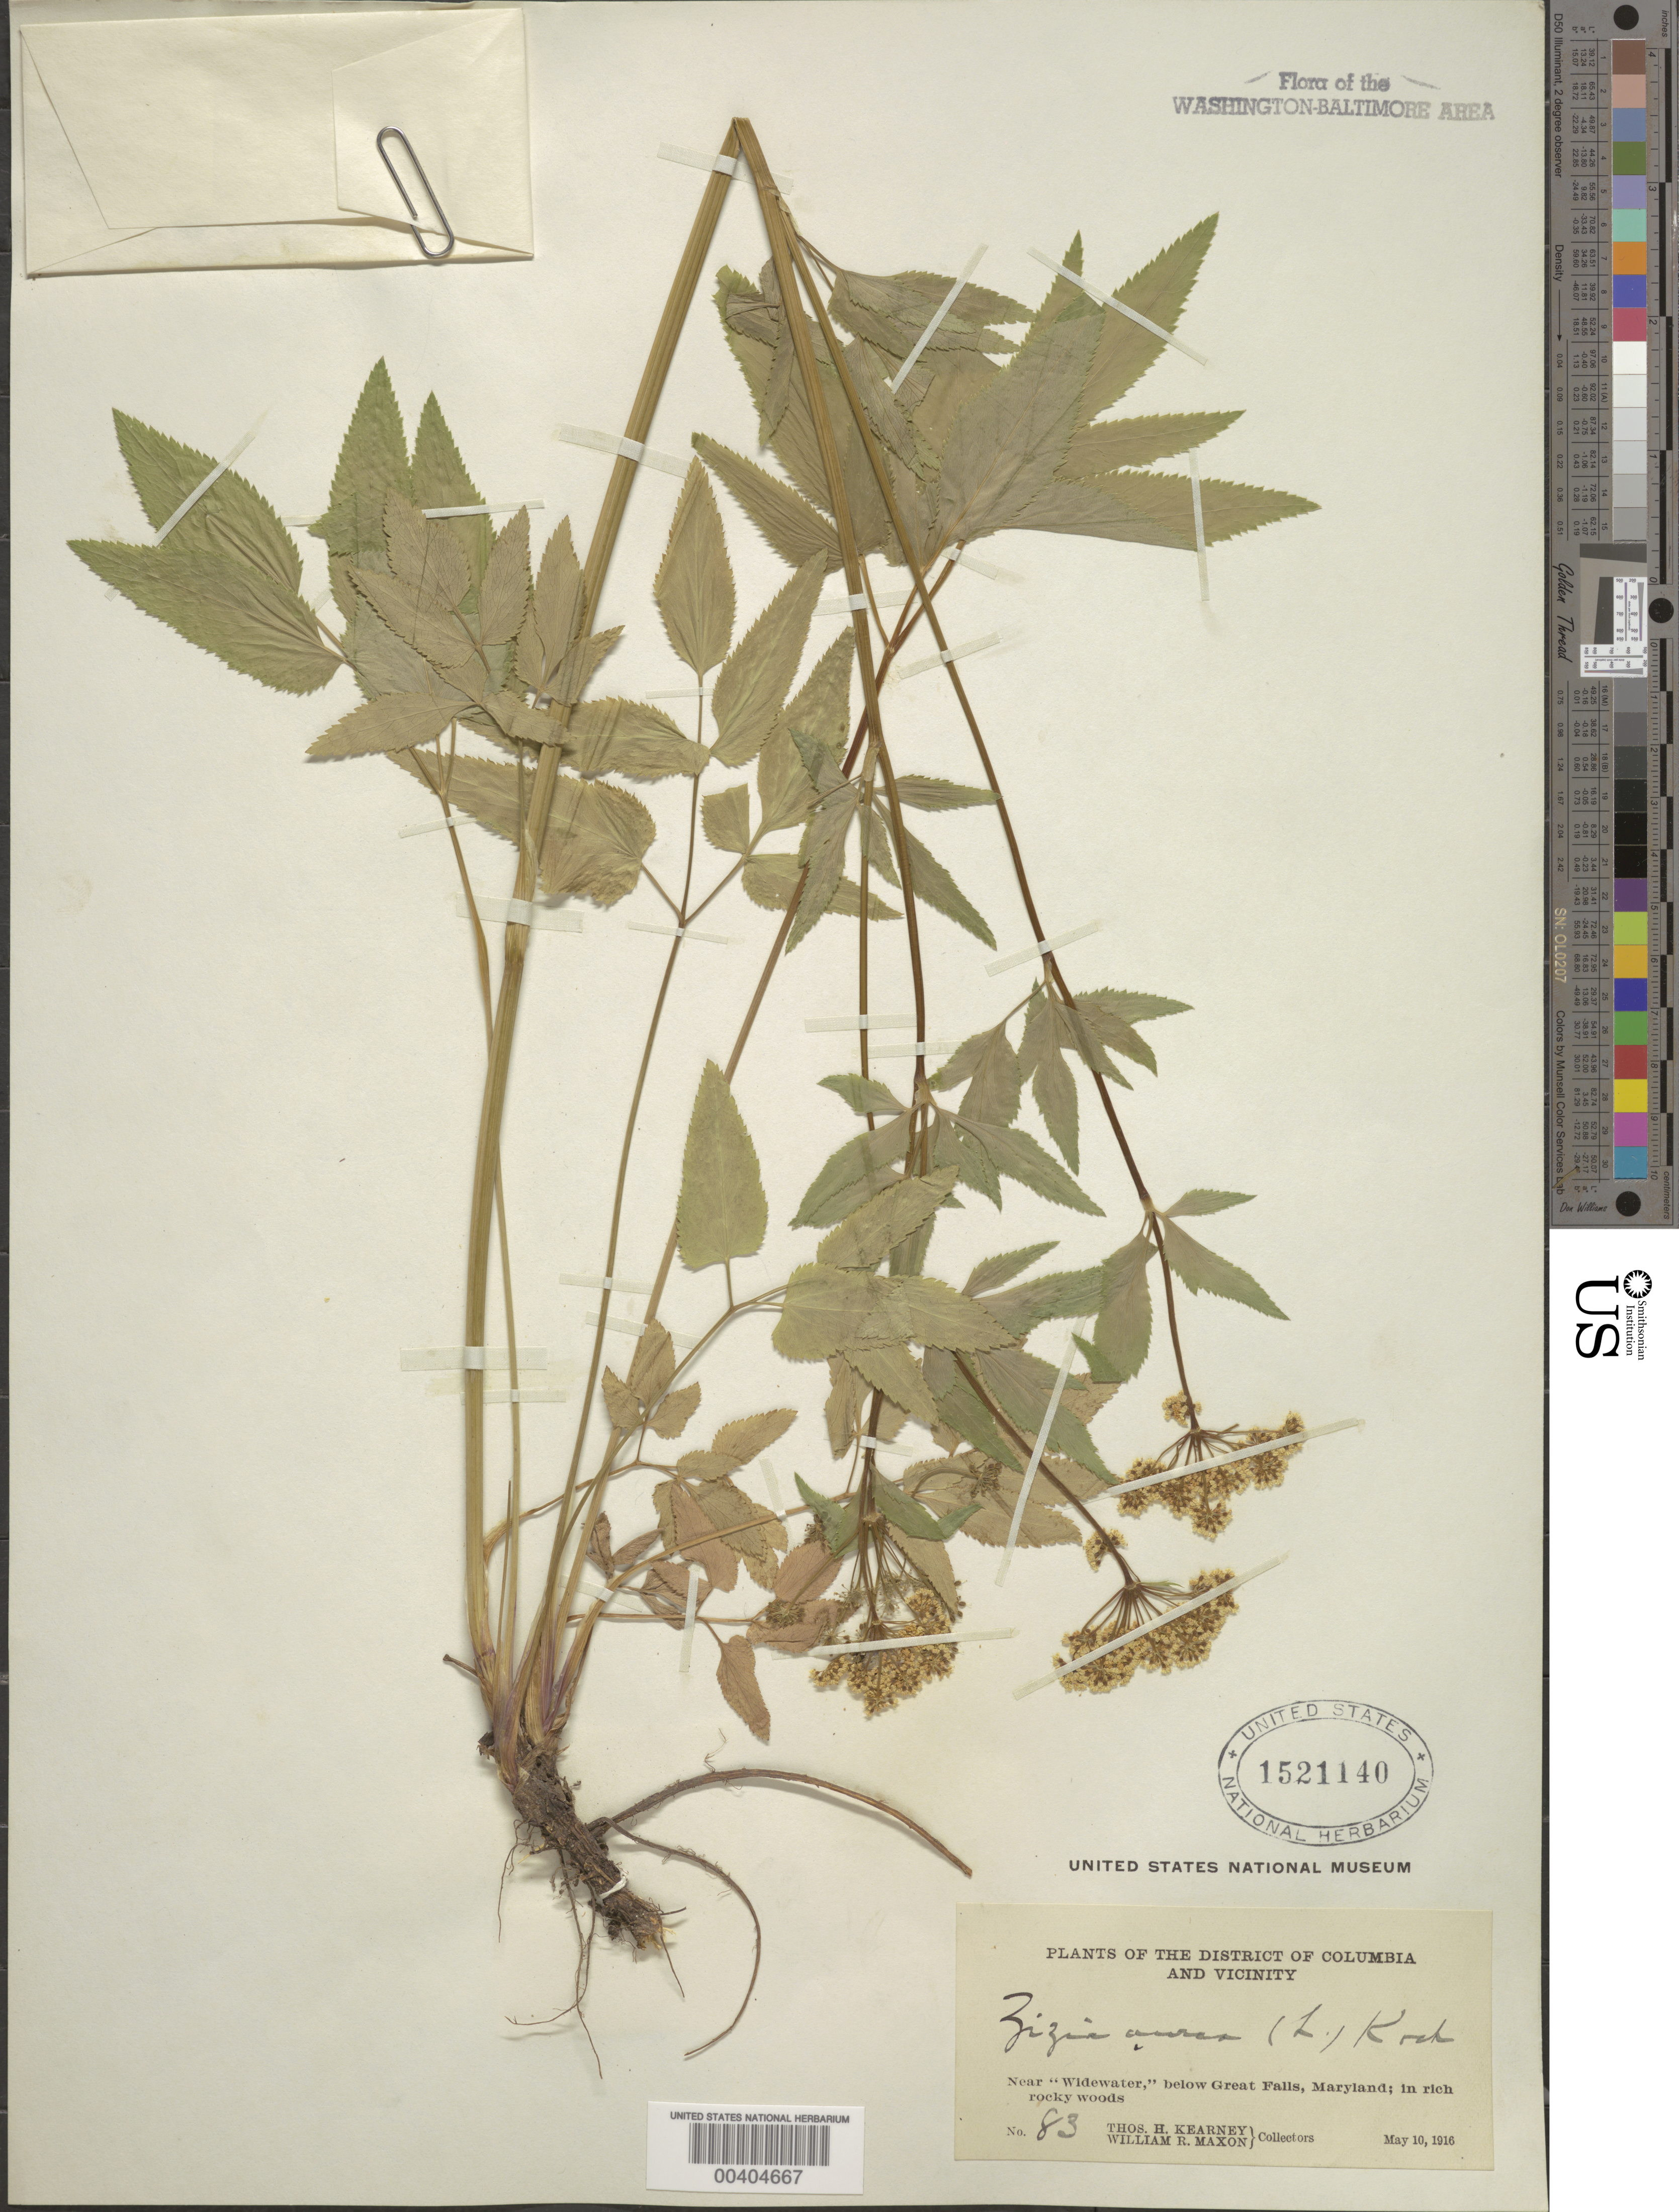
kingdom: Plantae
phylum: Tracheophyta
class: Magnoliopsida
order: Apiales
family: Apiaceae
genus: Zizia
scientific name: Zizia aurea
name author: (L.) Koch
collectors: T. H. Kearney & W. R. Maxon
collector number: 83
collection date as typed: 10 May 1916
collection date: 1916-05-10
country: United States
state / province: Maryland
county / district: Montgomery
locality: Widewater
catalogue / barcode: US 1521140